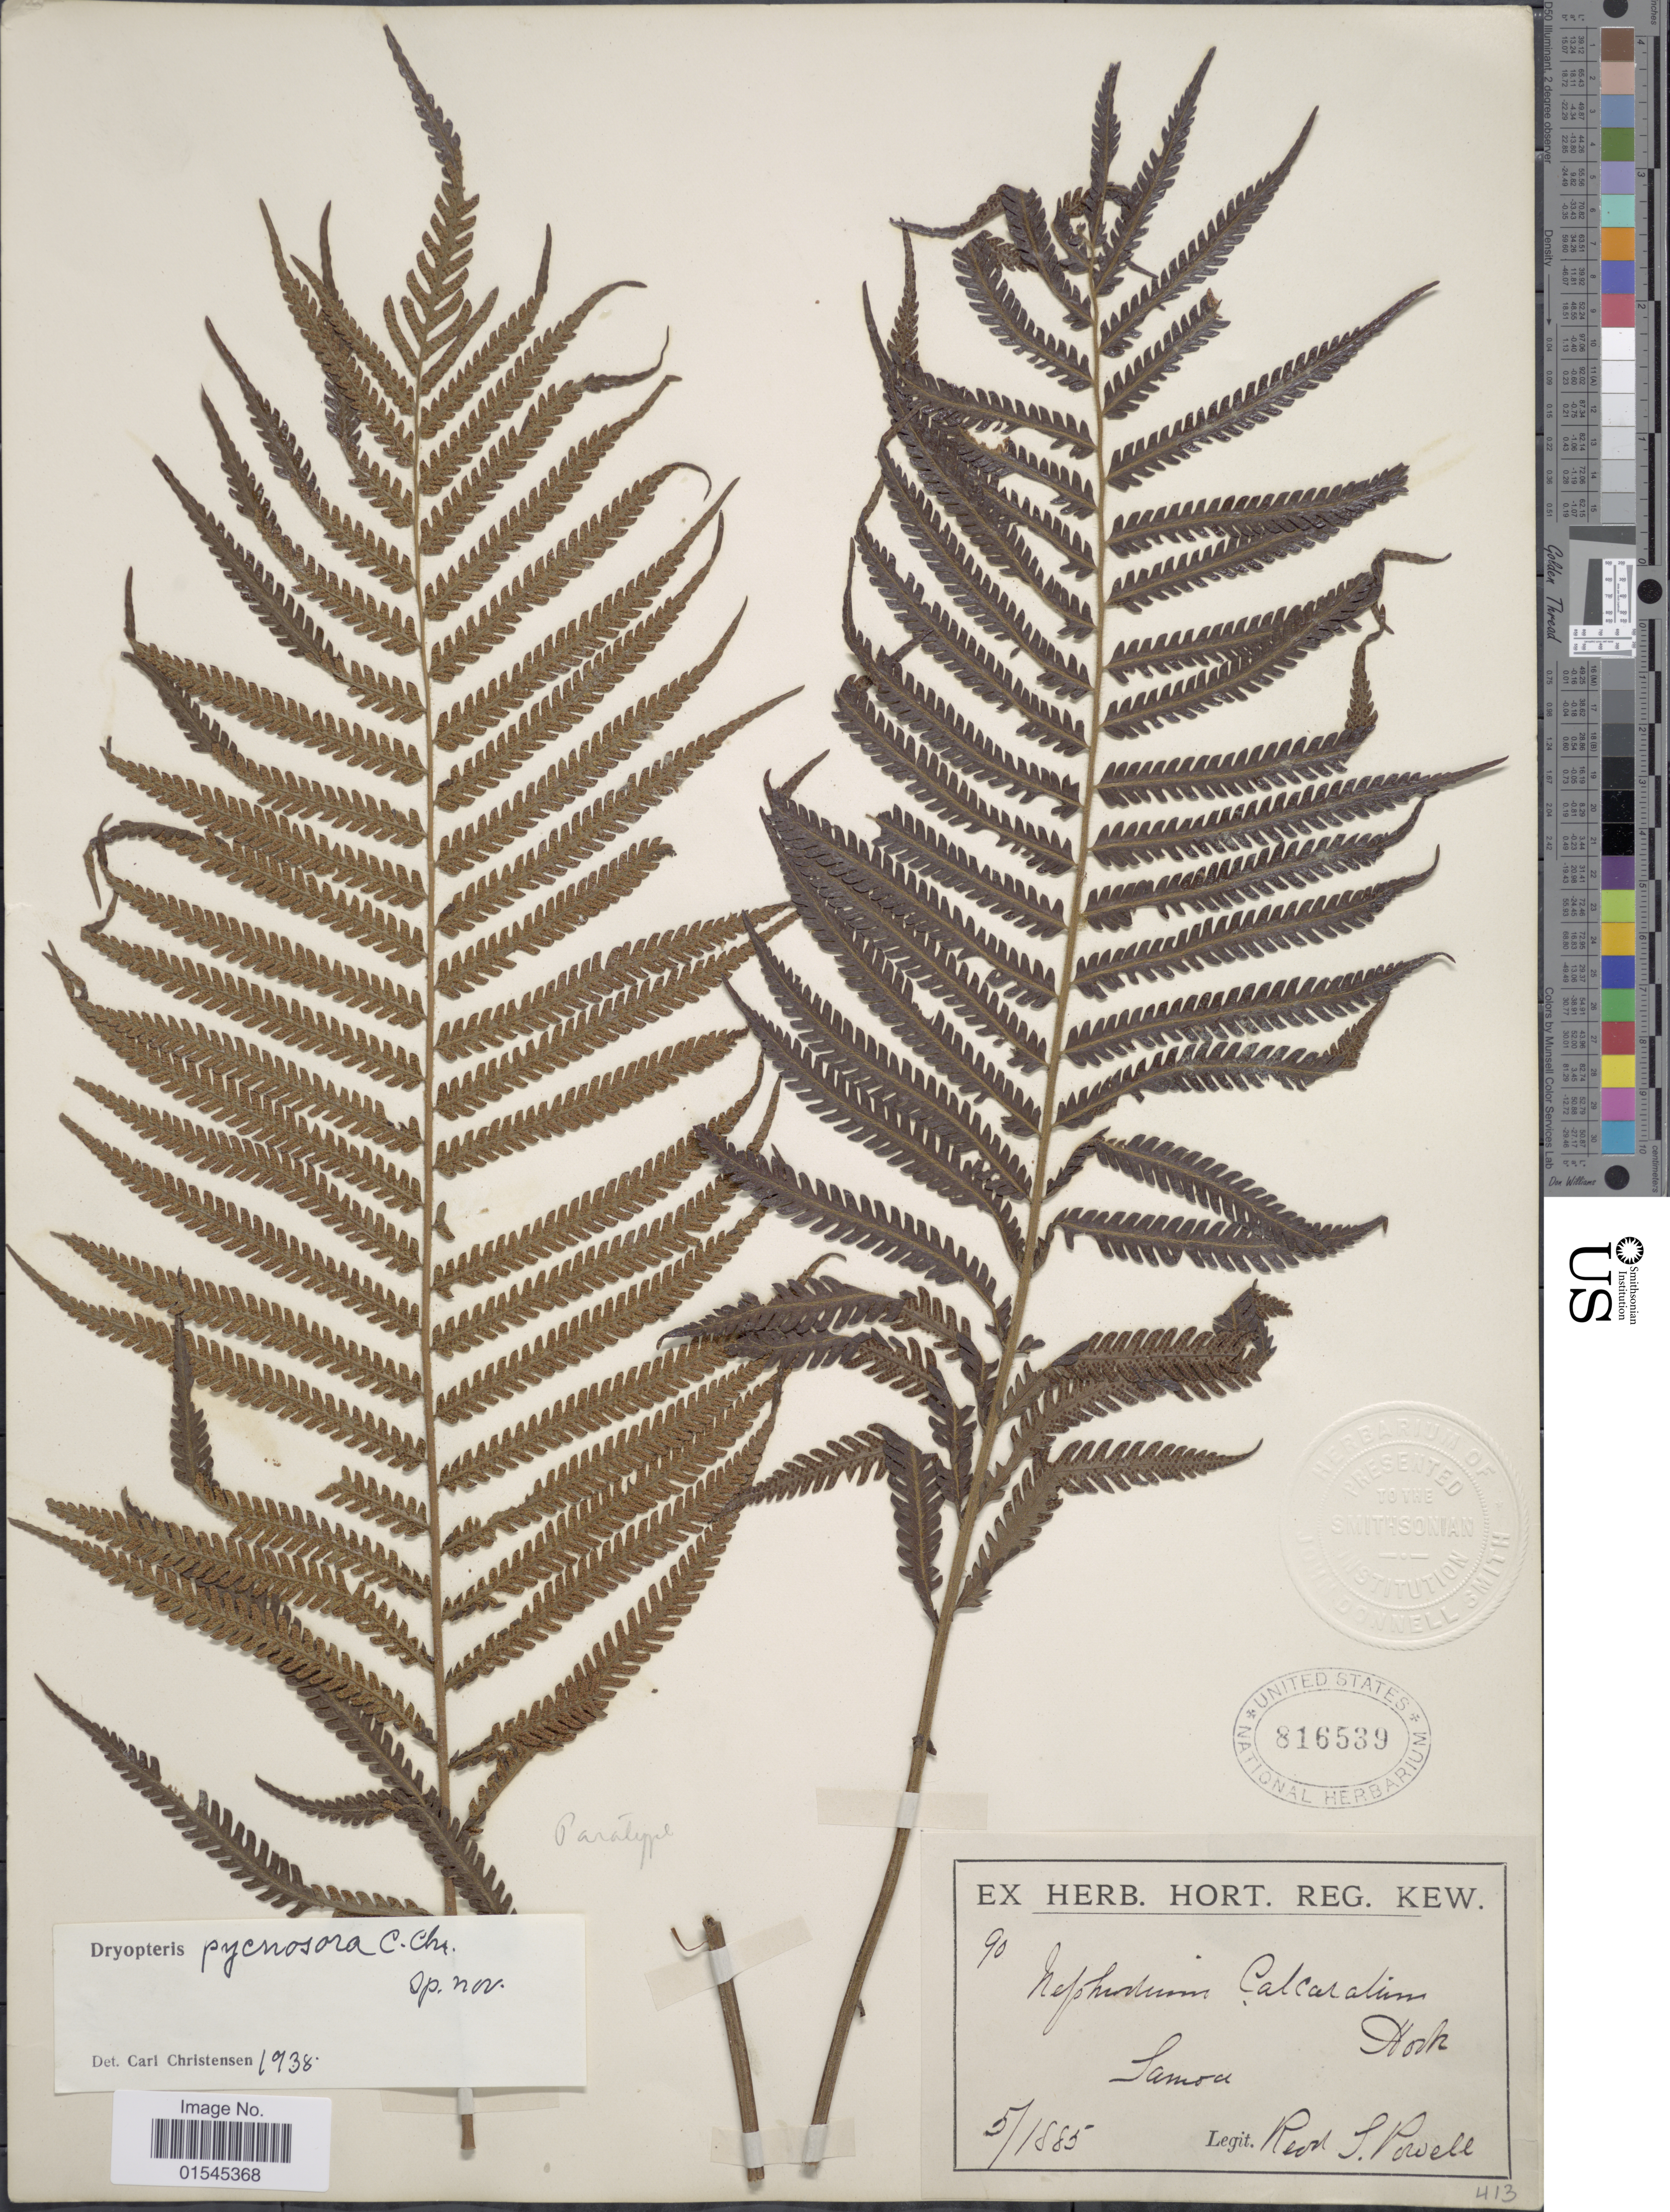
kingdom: Plantae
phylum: Tracheophyta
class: Polypodiopsida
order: Polypodiales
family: Thelypteridaceae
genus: Sphaerostephanos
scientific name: Sphaerostephanos pycnosorus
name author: (C. Chr.) Holttum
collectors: S. Powell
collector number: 90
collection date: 1885-05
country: American Samoa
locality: Samoa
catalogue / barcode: US 816539